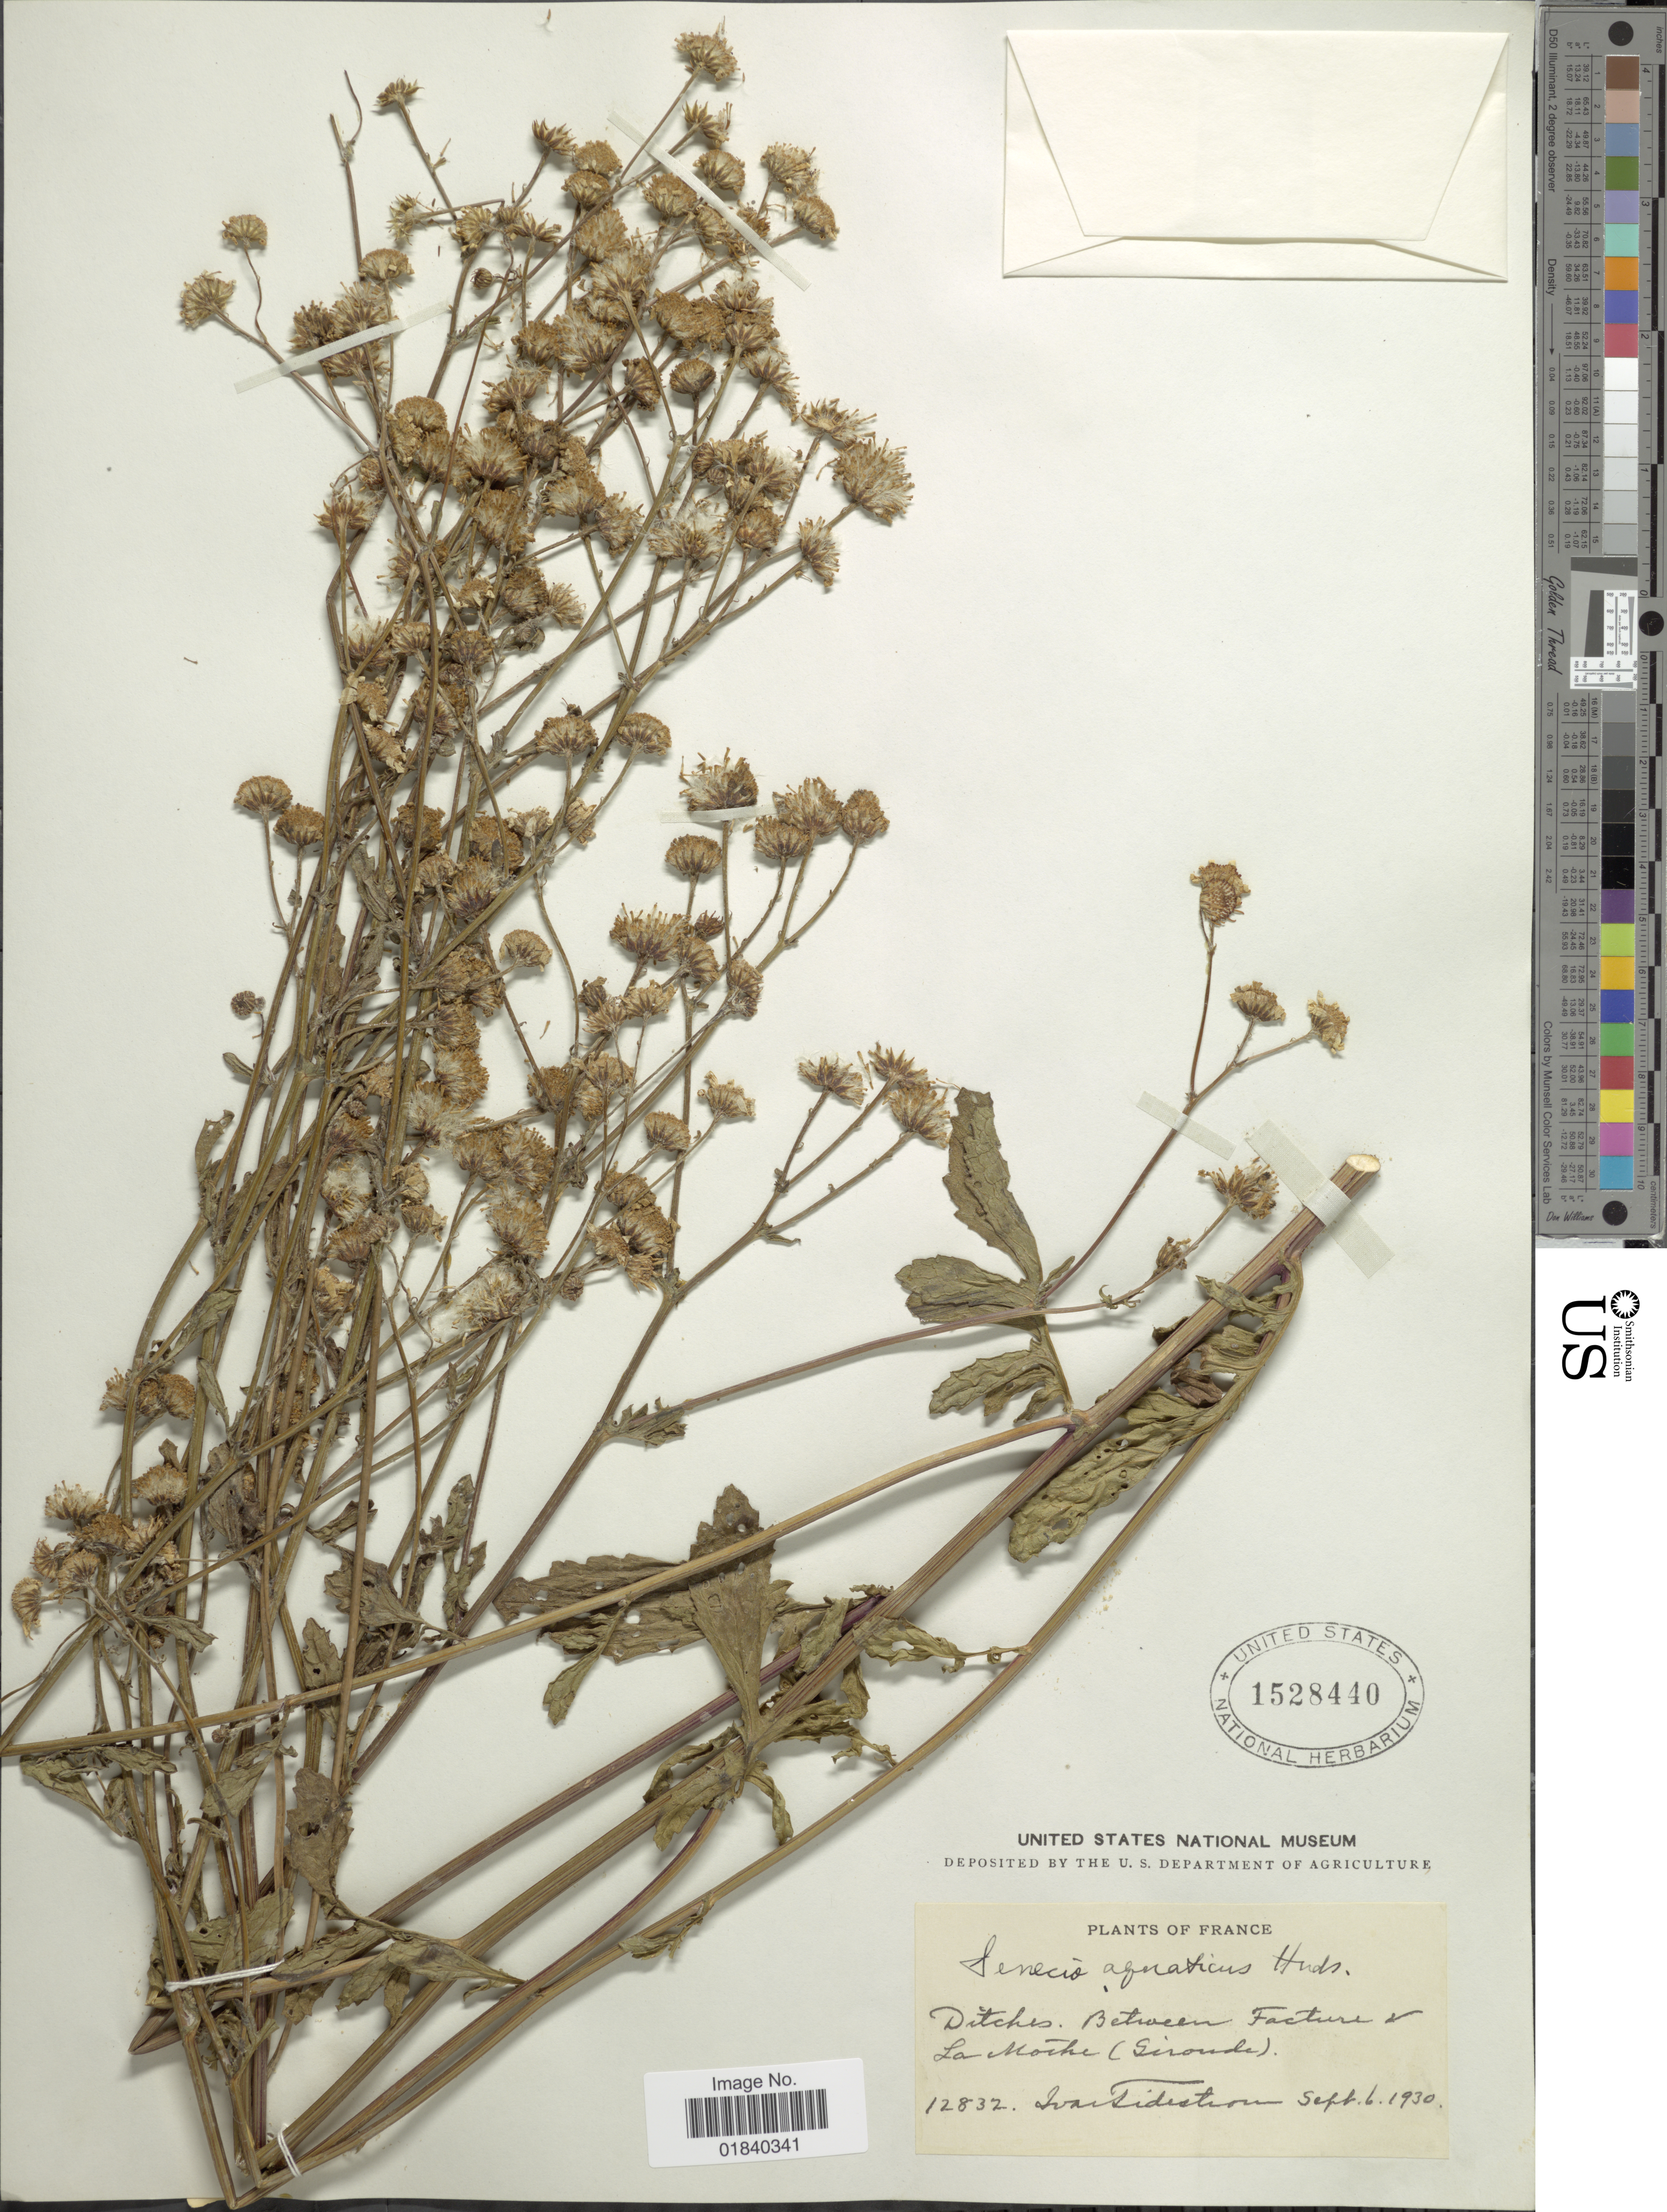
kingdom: Plantae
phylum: Tracheophyta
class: Magnoliopsida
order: Asterales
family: Asteraceae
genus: Senecio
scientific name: Senecio aquaticus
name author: Huds.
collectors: I. F. Tidestrom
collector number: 12832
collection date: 1930-09-06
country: France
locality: Ditches, Between Facture - La Mothe (Gironde).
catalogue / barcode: US 1528440